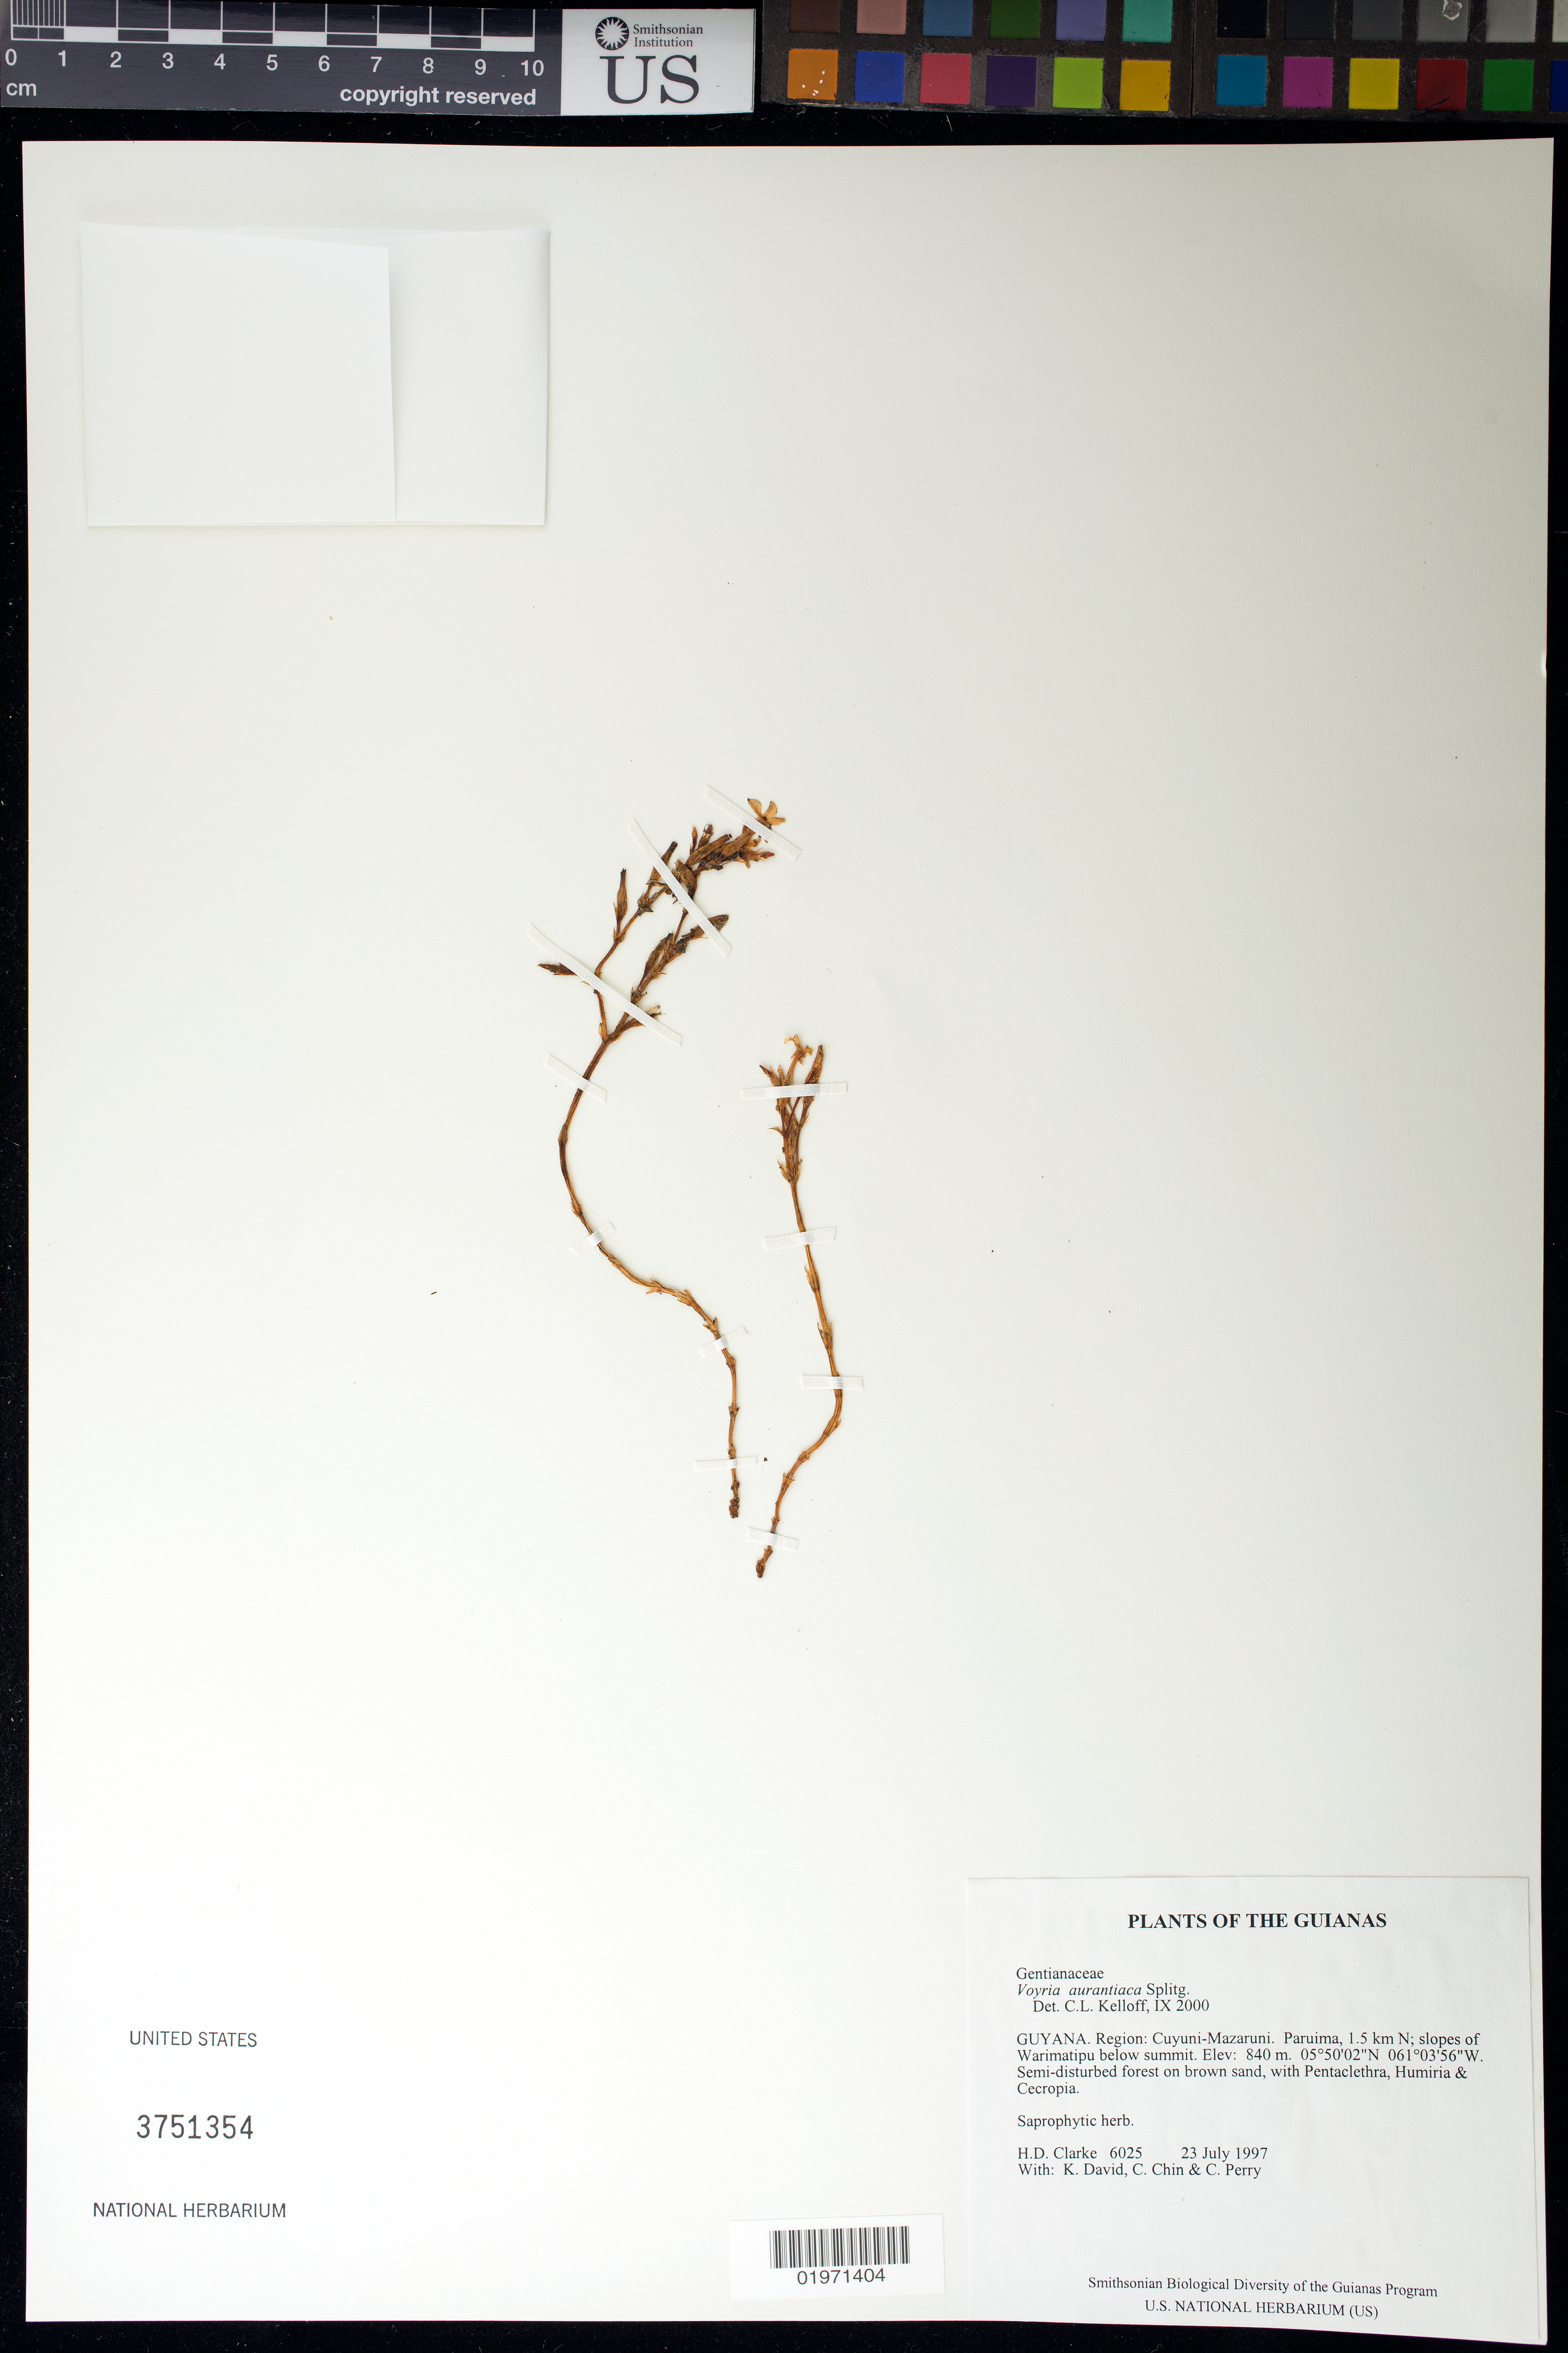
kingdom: Plantae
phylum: Tracheophyta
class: Magnoliopsida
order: Gentianales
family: Gentianaceae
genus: Voyria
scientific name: Voyria acuminata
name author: Benth.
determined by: Kelloff, Carol L., (US), Smithsonian Institution - National Museum of Natural History (UNITED STATES)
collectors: H. D. Clarke, K. David, C. Chin & C. Perry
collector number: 6025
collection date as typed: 23 July 1997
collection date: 1997-07-23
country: Guyana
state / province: Cuyuni-Mazaruni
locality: Paruima, 1.5 km N; slopes of Warimatipu below summit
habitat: Semi-disturbed forest on brown sand, with Pentaclethra, Humiria & Cecropia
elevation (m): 840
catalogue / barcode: US 3751354